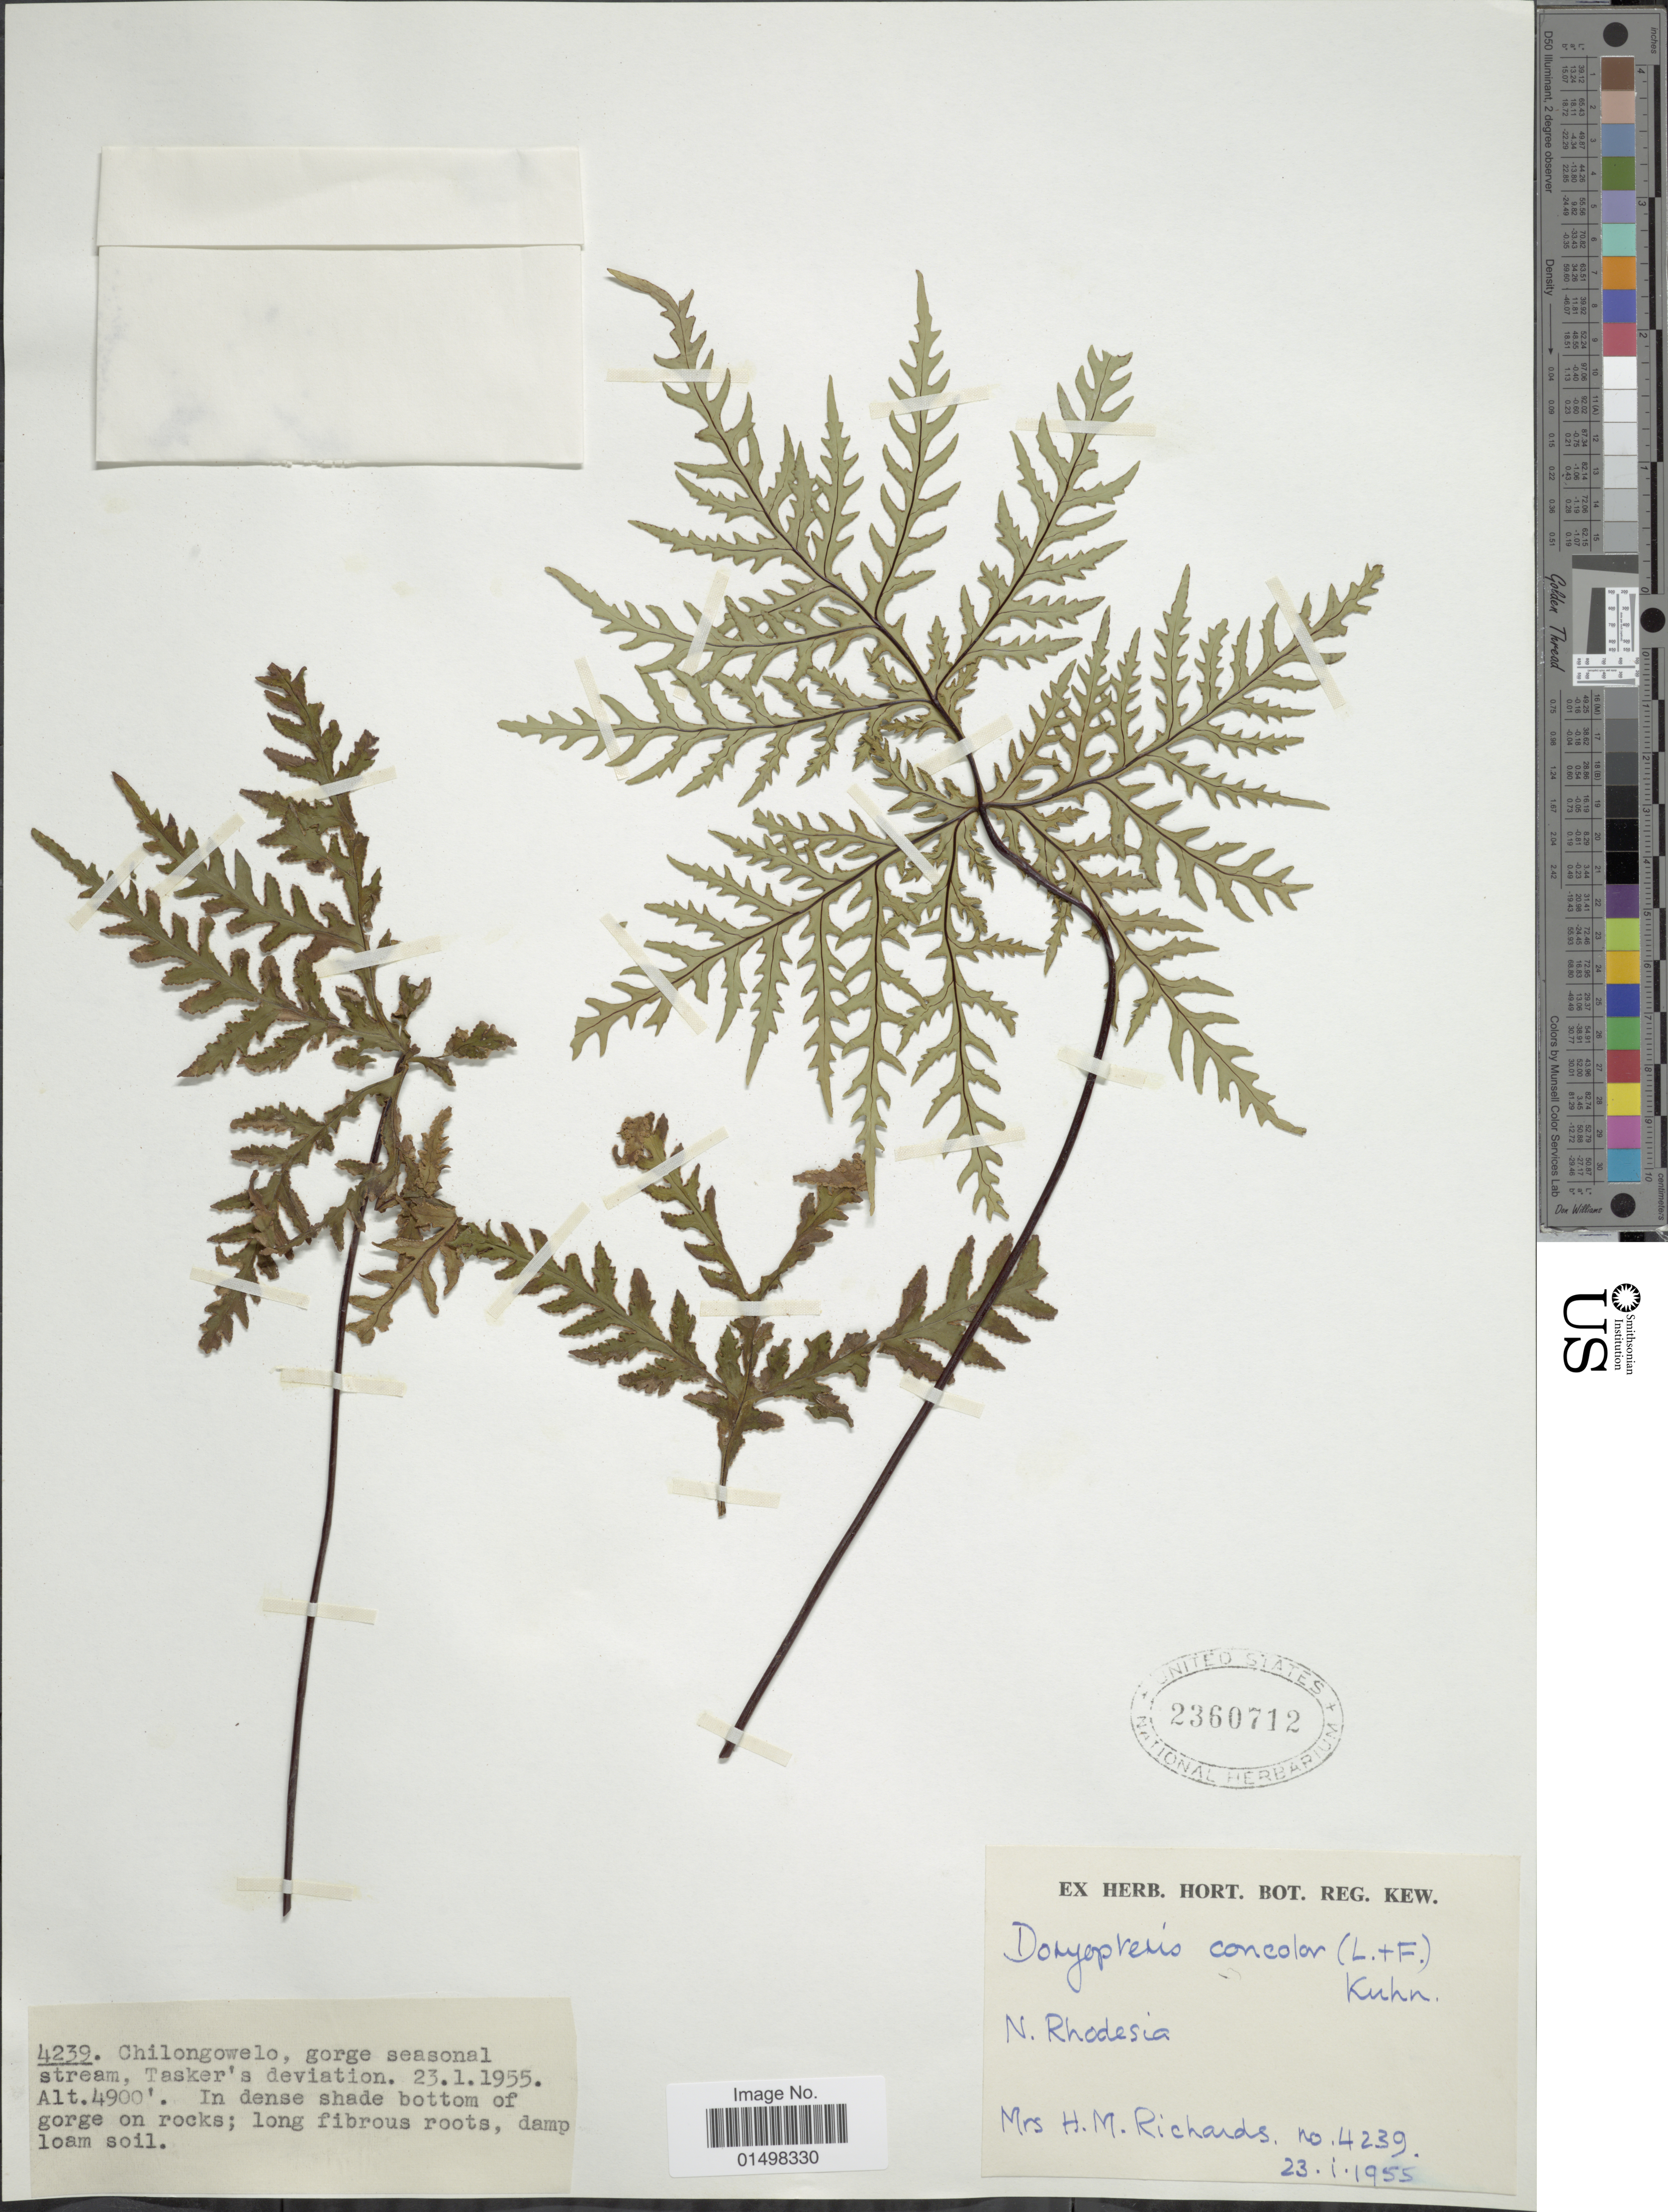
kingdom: Plantae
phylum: Tracheophyta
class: Polypodiopsida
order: Polypodiales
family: Pteridaceae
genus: Doryopteris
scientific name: Doryopteris concolor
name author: (Langsd. & Fisch.) Kuhn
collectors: H. Richards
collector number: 4239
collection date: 1955-01-23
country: Zimbabwe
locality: Chilongowelo, gorge seasonal stream, Tasker's deviation. N. Rhodesia.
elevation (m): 1494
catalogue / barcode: US 2360712